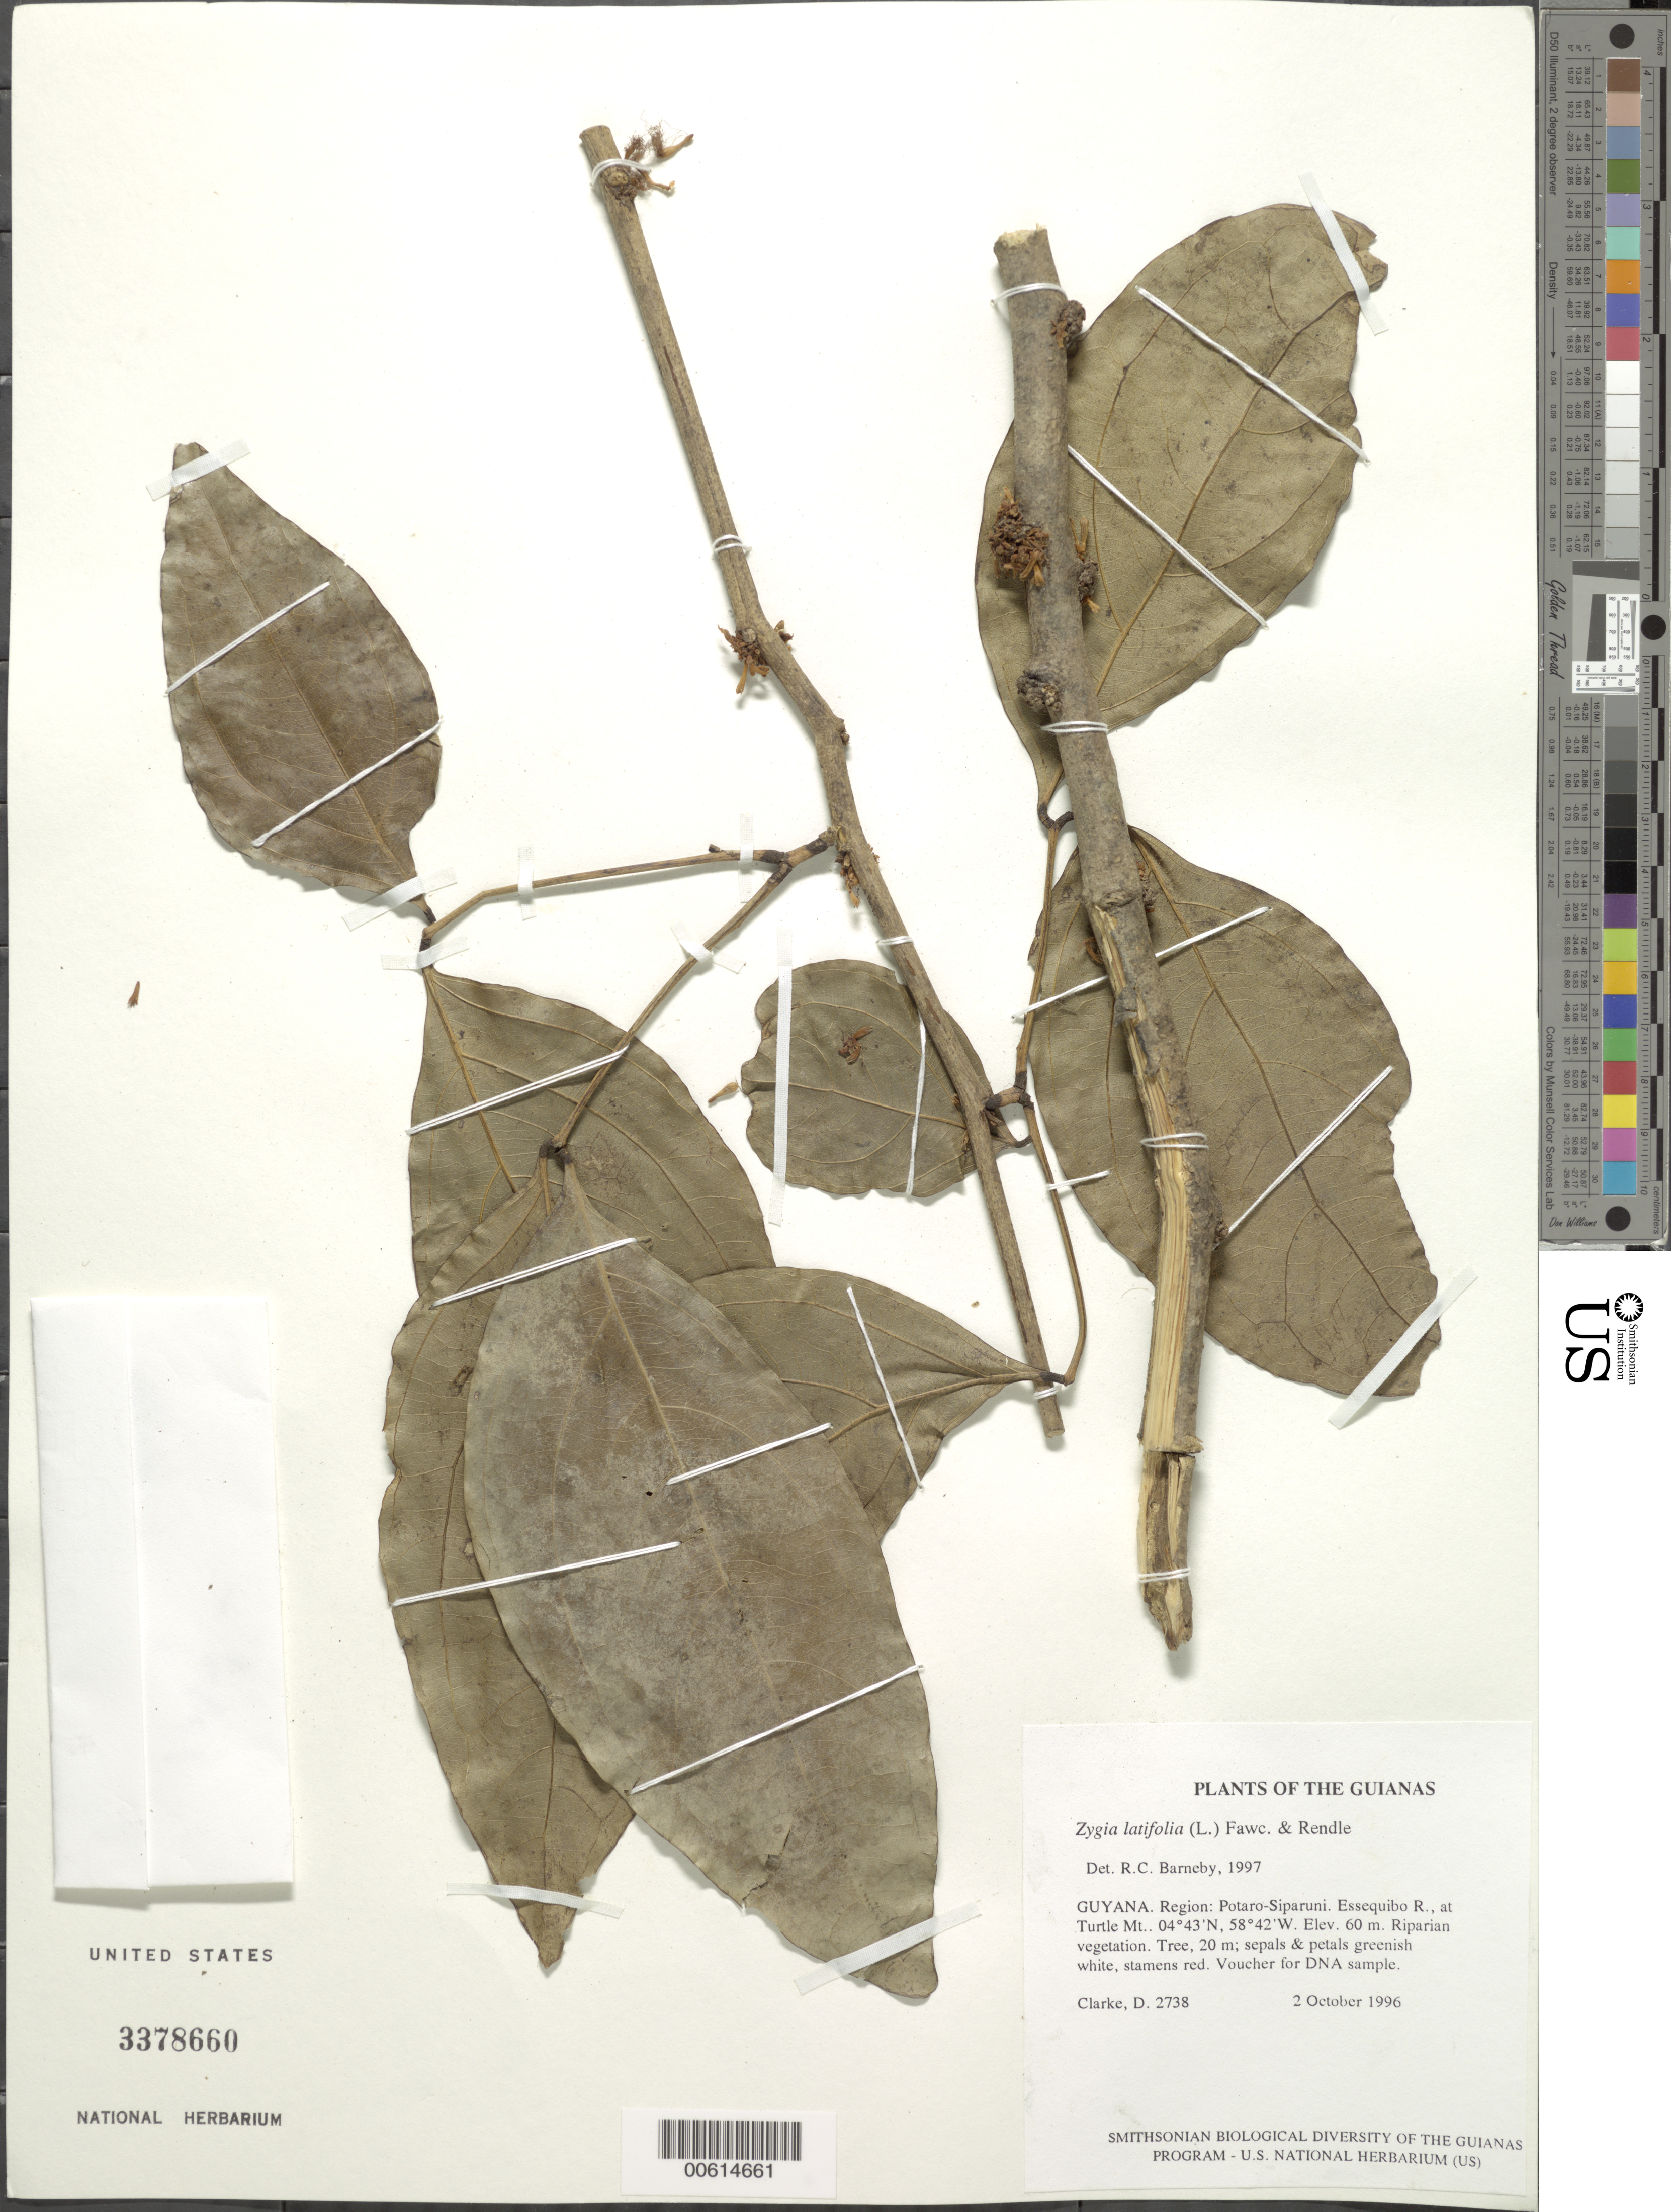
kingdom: Plantae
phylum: Tracheophyta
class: Magnoliopsida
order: Fabales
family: Fabaceae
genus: Zygia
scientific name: Zygia latifolia var. latifolia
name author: (L.) Fawc. & Rendle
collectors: H. D. Clarke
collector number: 2738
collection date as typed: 2 October 1996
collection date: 1996-10-02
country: Guyana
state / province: Potaro-Siparuni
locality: Iwokrama International Rainforest Reserve; Essequibo R., at Turtle Mt.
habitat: Riparian vegetation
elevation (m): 60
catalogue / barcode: US 3378660